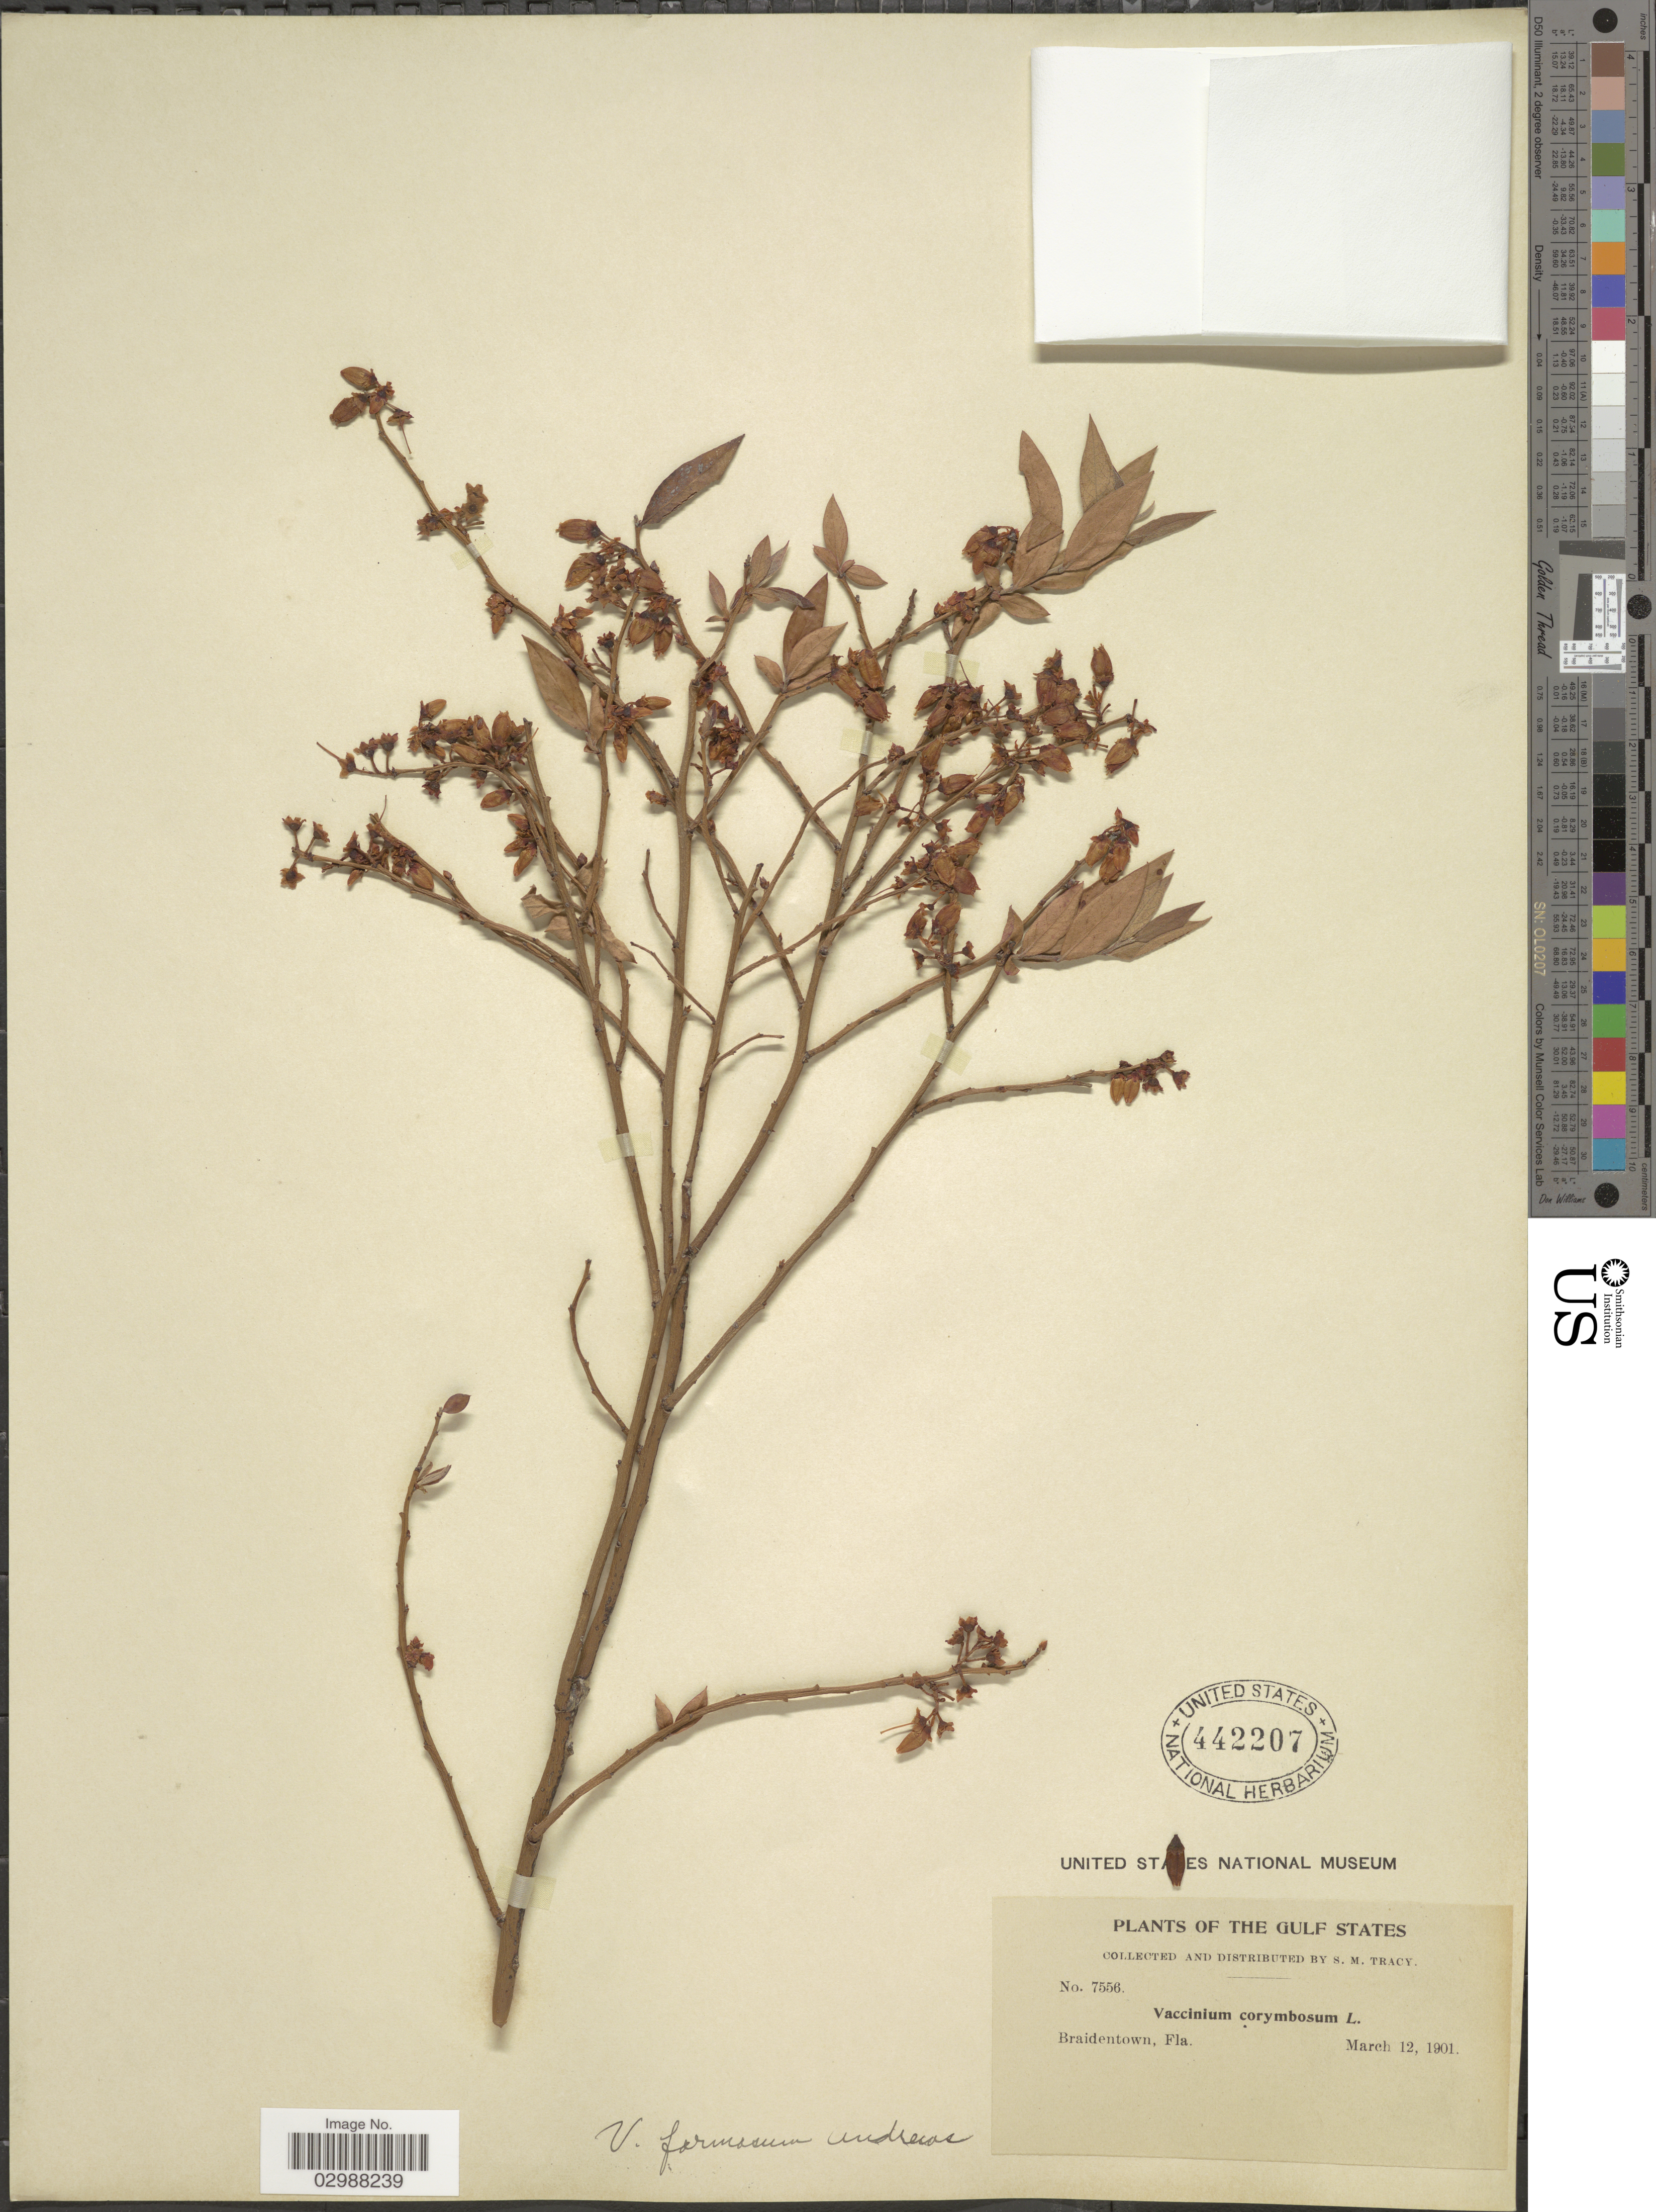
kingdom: Plantae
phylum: Tracheophyta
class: Magnoliopsida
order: Ericales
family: Ericaceae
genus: Vaccinium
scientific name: Vaccinium formosum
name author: Andrews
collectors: S. M. Tracy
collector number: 7556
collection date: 1901-03-12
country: United States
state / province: Florida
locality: Gulf States. Braidentown.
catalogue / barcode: US 442207